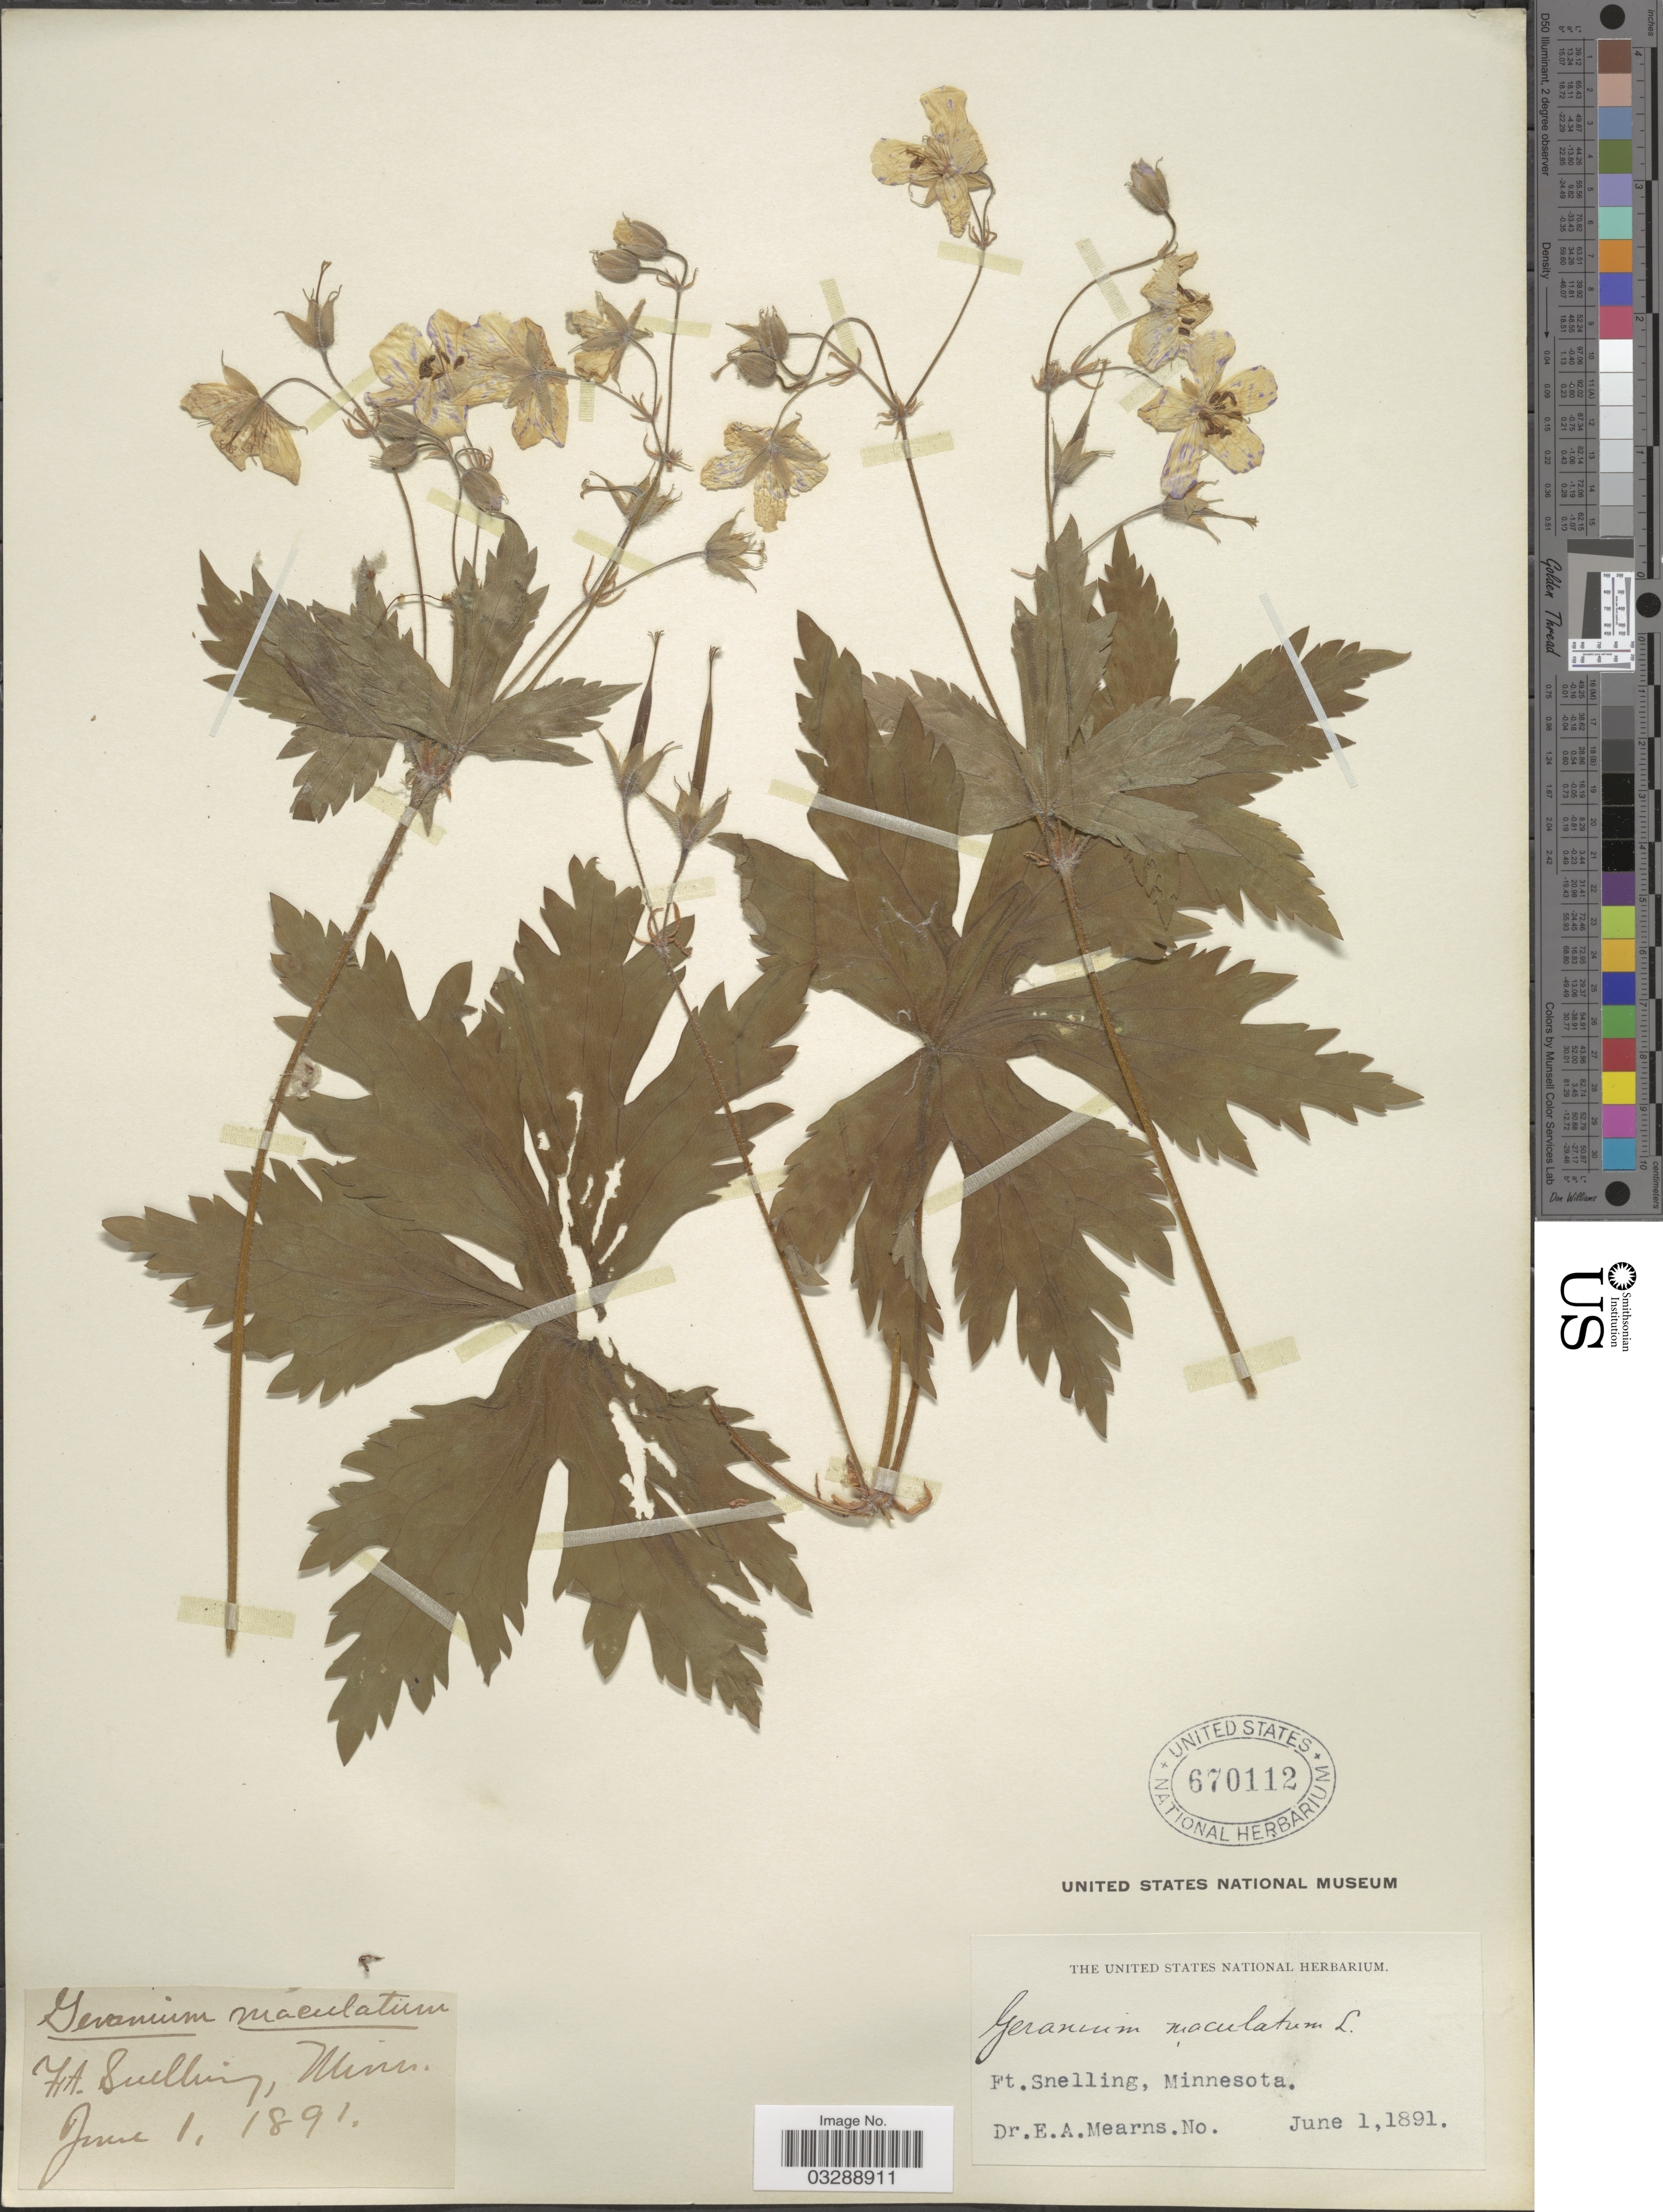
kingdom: Plantae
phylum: Tracheophyta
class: Magnoliopsida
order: Geraniales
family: Geraniaceae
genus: Geranium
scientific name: Geranium maculatum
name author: L.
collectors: E. A. Mearns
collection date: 1891-06-01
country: United States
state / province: Minnesota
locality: Ft. Snelling.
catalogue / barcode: US 670112